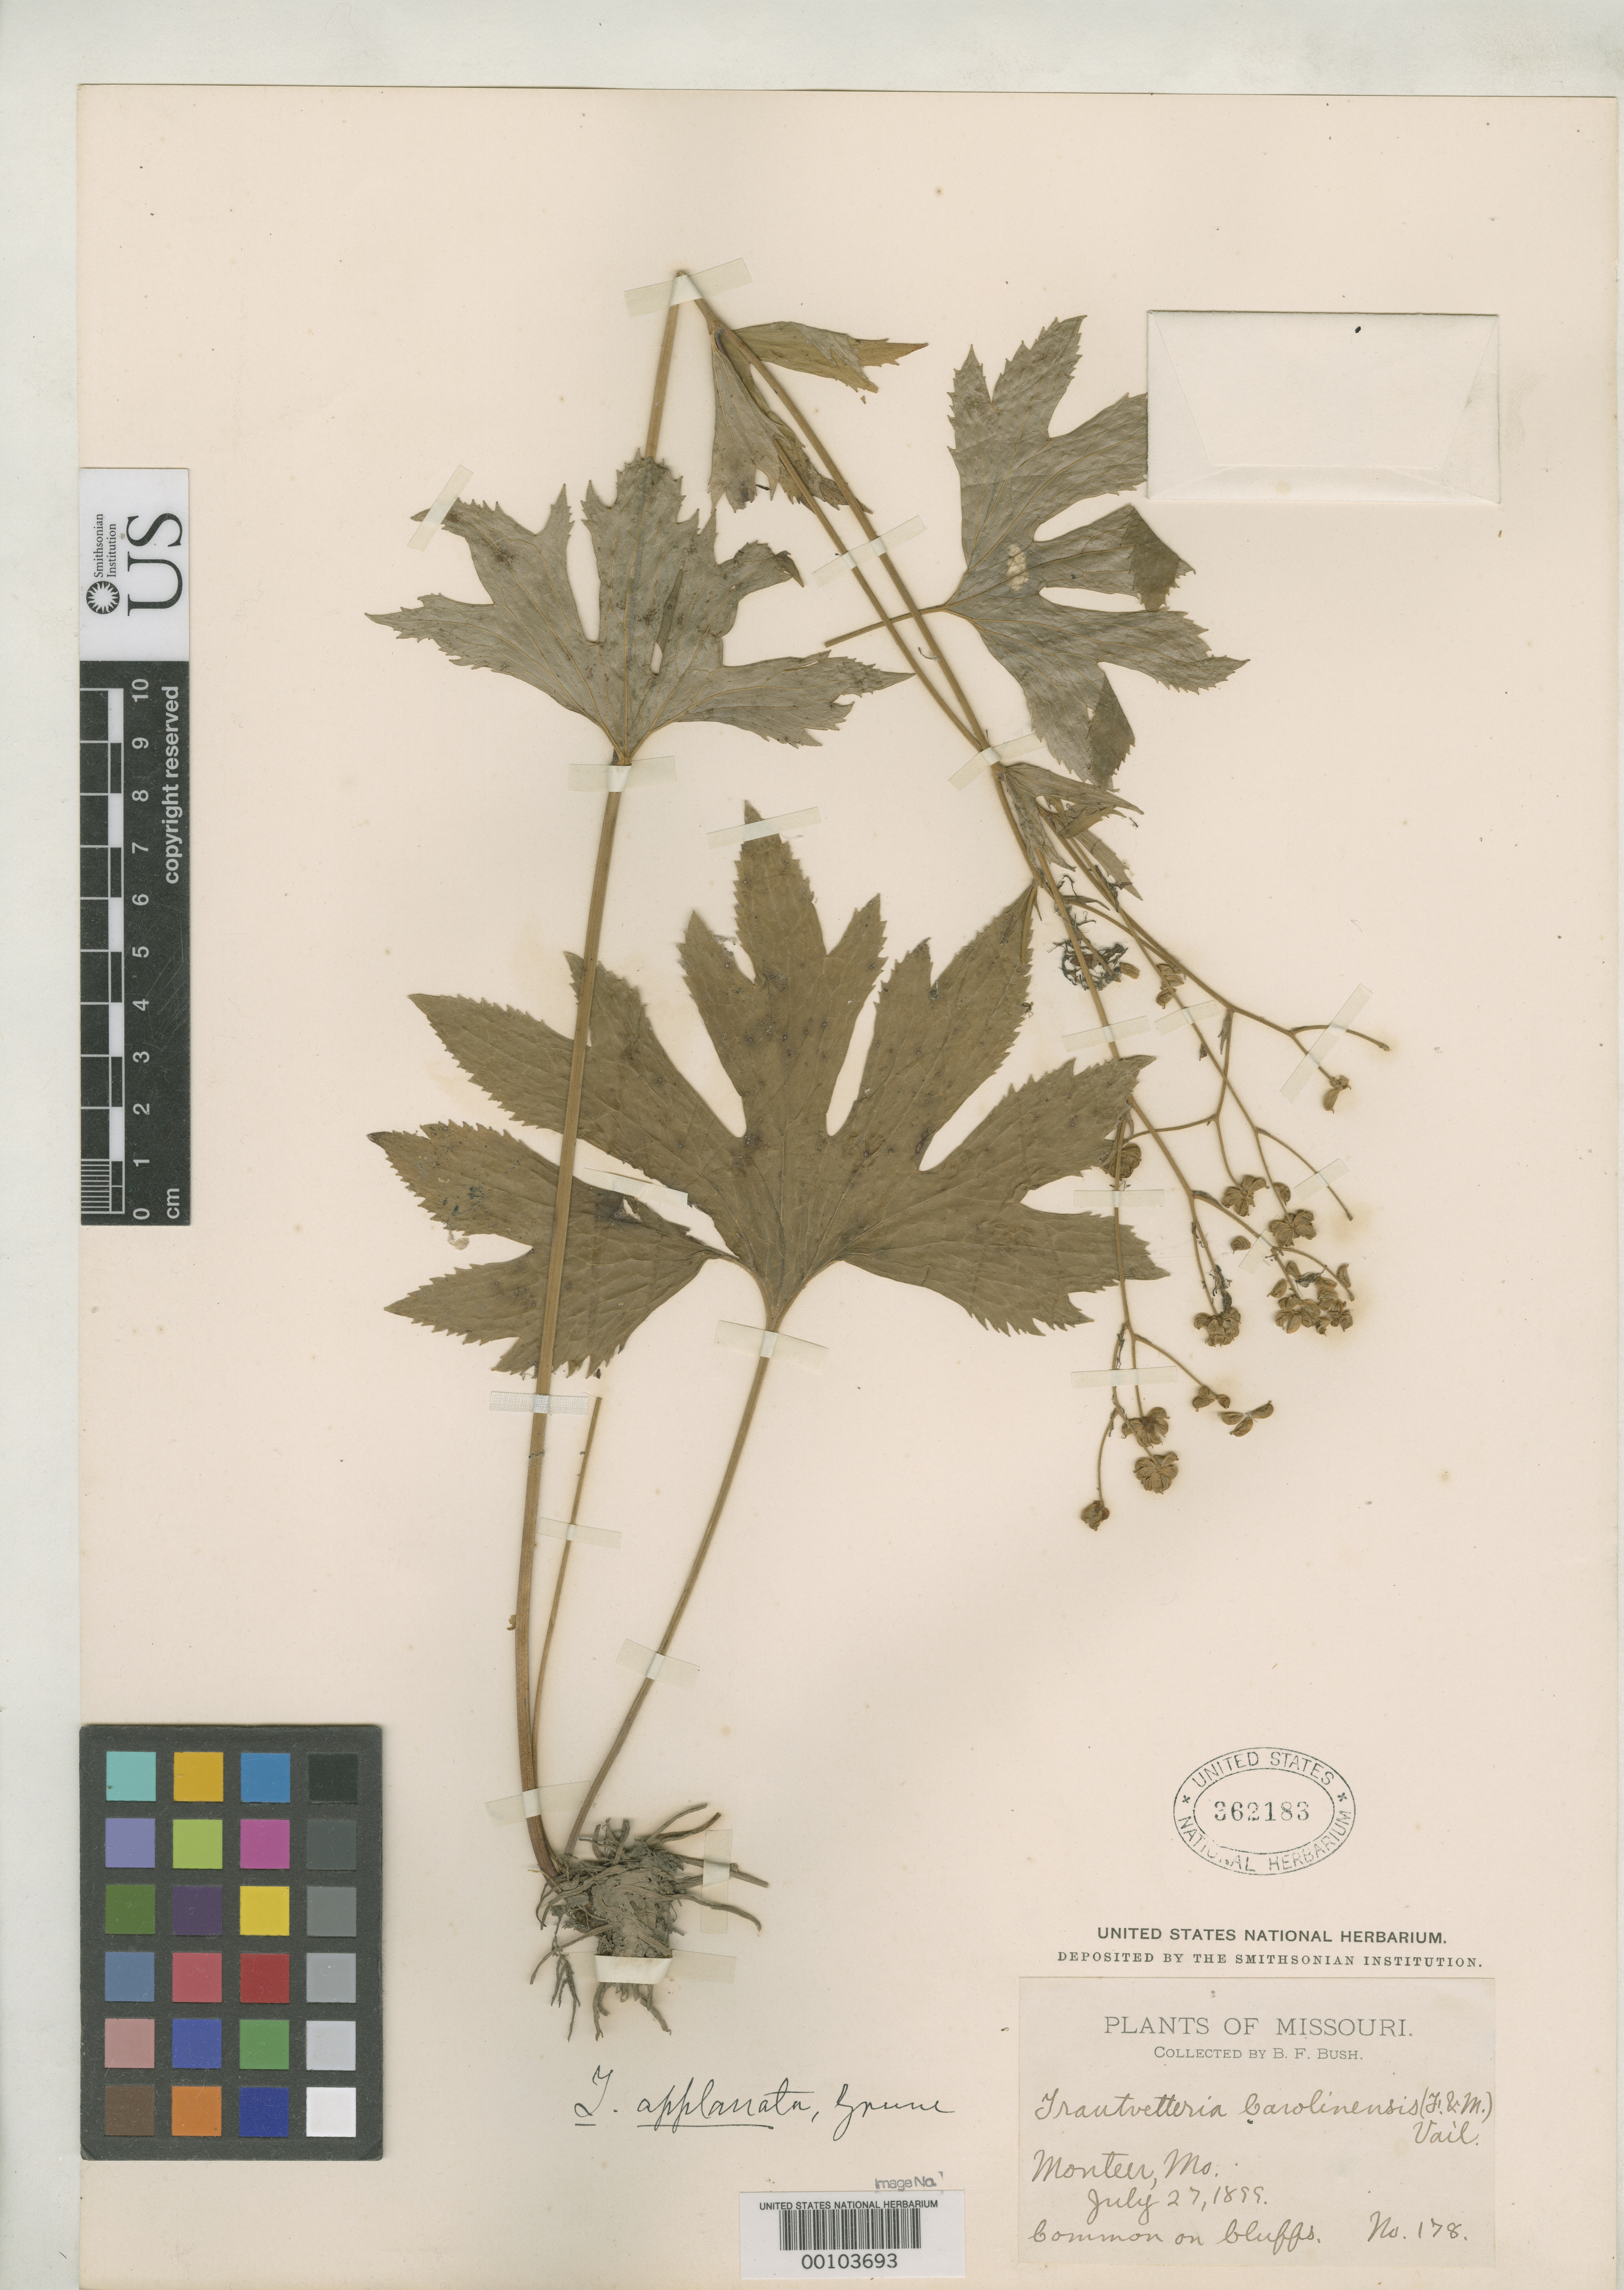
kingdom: Plantae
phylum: Tracheophyta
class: Magnoliopsida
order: Ranunculales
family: Ranunculaceae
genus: Trautvetteria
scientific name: Trautvetteria applanata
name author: Greene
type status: Isotype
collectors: B. F. Bush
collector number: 178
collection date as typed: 27 Jul 1899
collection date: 1899-07-27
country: United States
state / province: Missouri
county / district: Jackson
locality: Monteer.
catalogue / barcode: US 362183